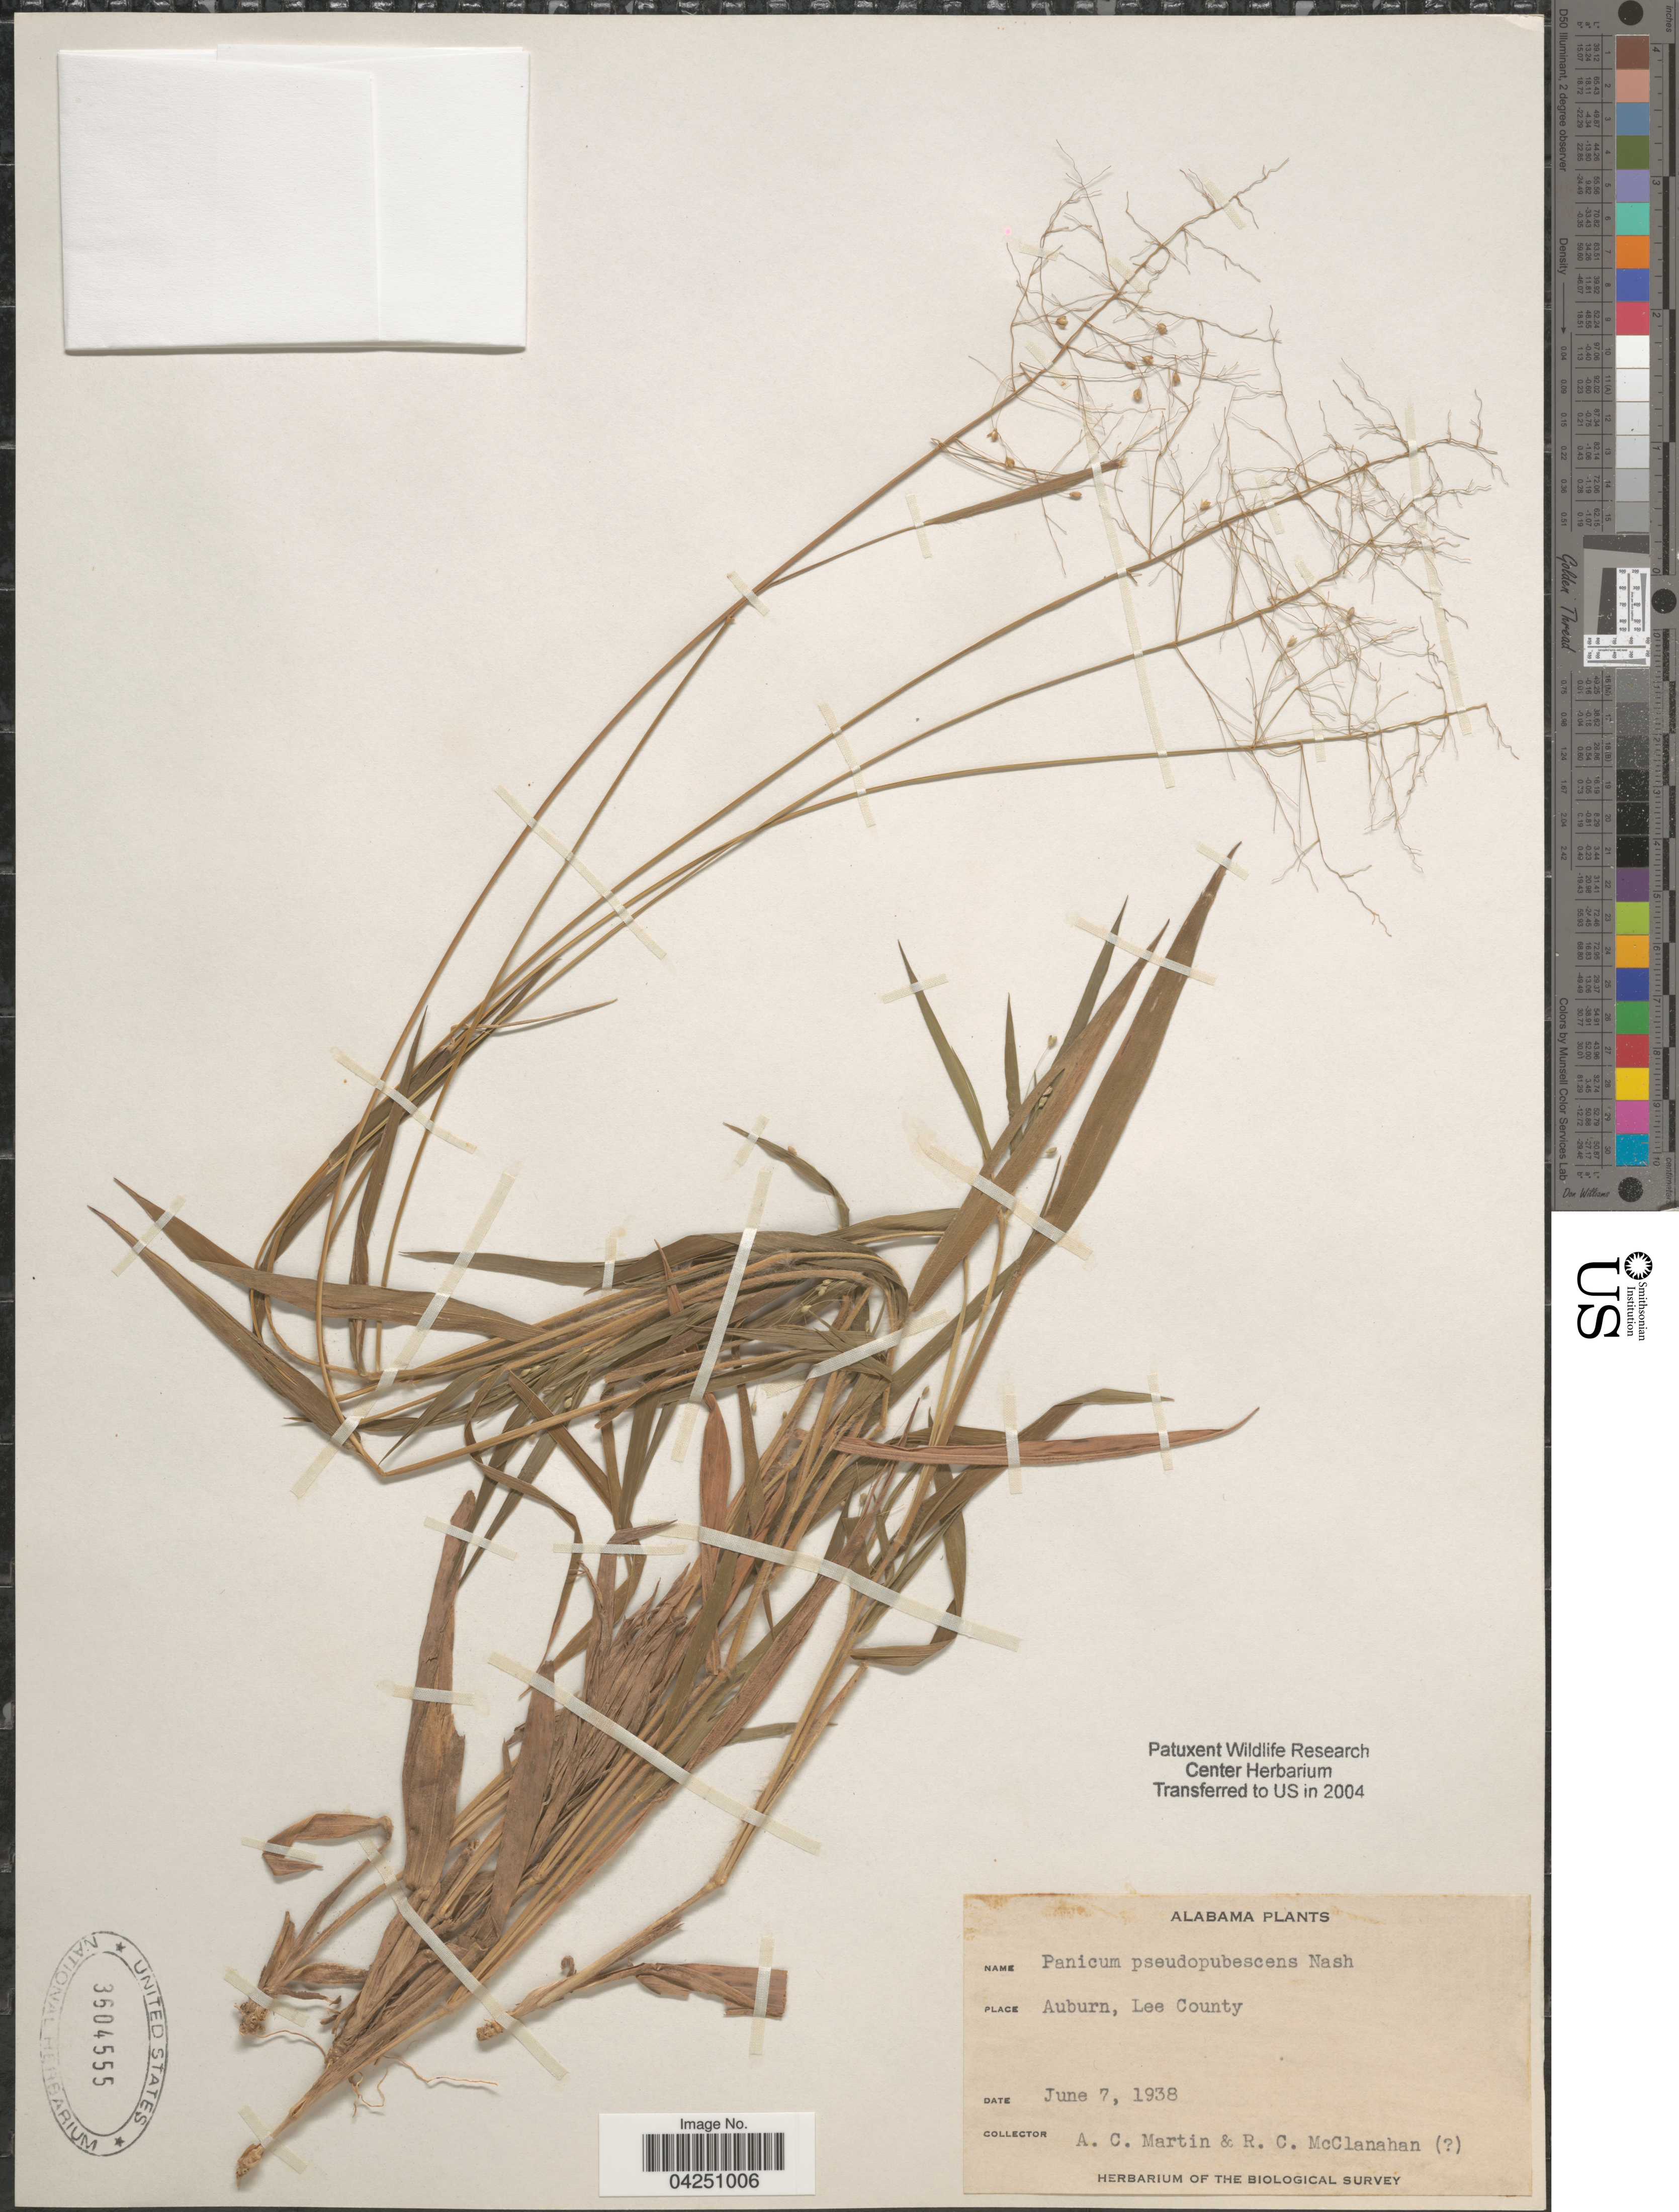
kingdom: Plantae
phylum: Tracheophyta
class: Liliopsida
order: Poales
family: Poaceae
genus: Dichanthelium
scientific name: Dichanthelium acuminatum var. acuminatum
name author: (Sw.) Gould & C.A. Clark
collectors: A. C. Martin & R. McClanahan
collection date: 1938-06-07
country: United States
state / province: Alabama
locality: Auburn, Lee County. The Biological Survey.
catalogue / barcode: US 3604555